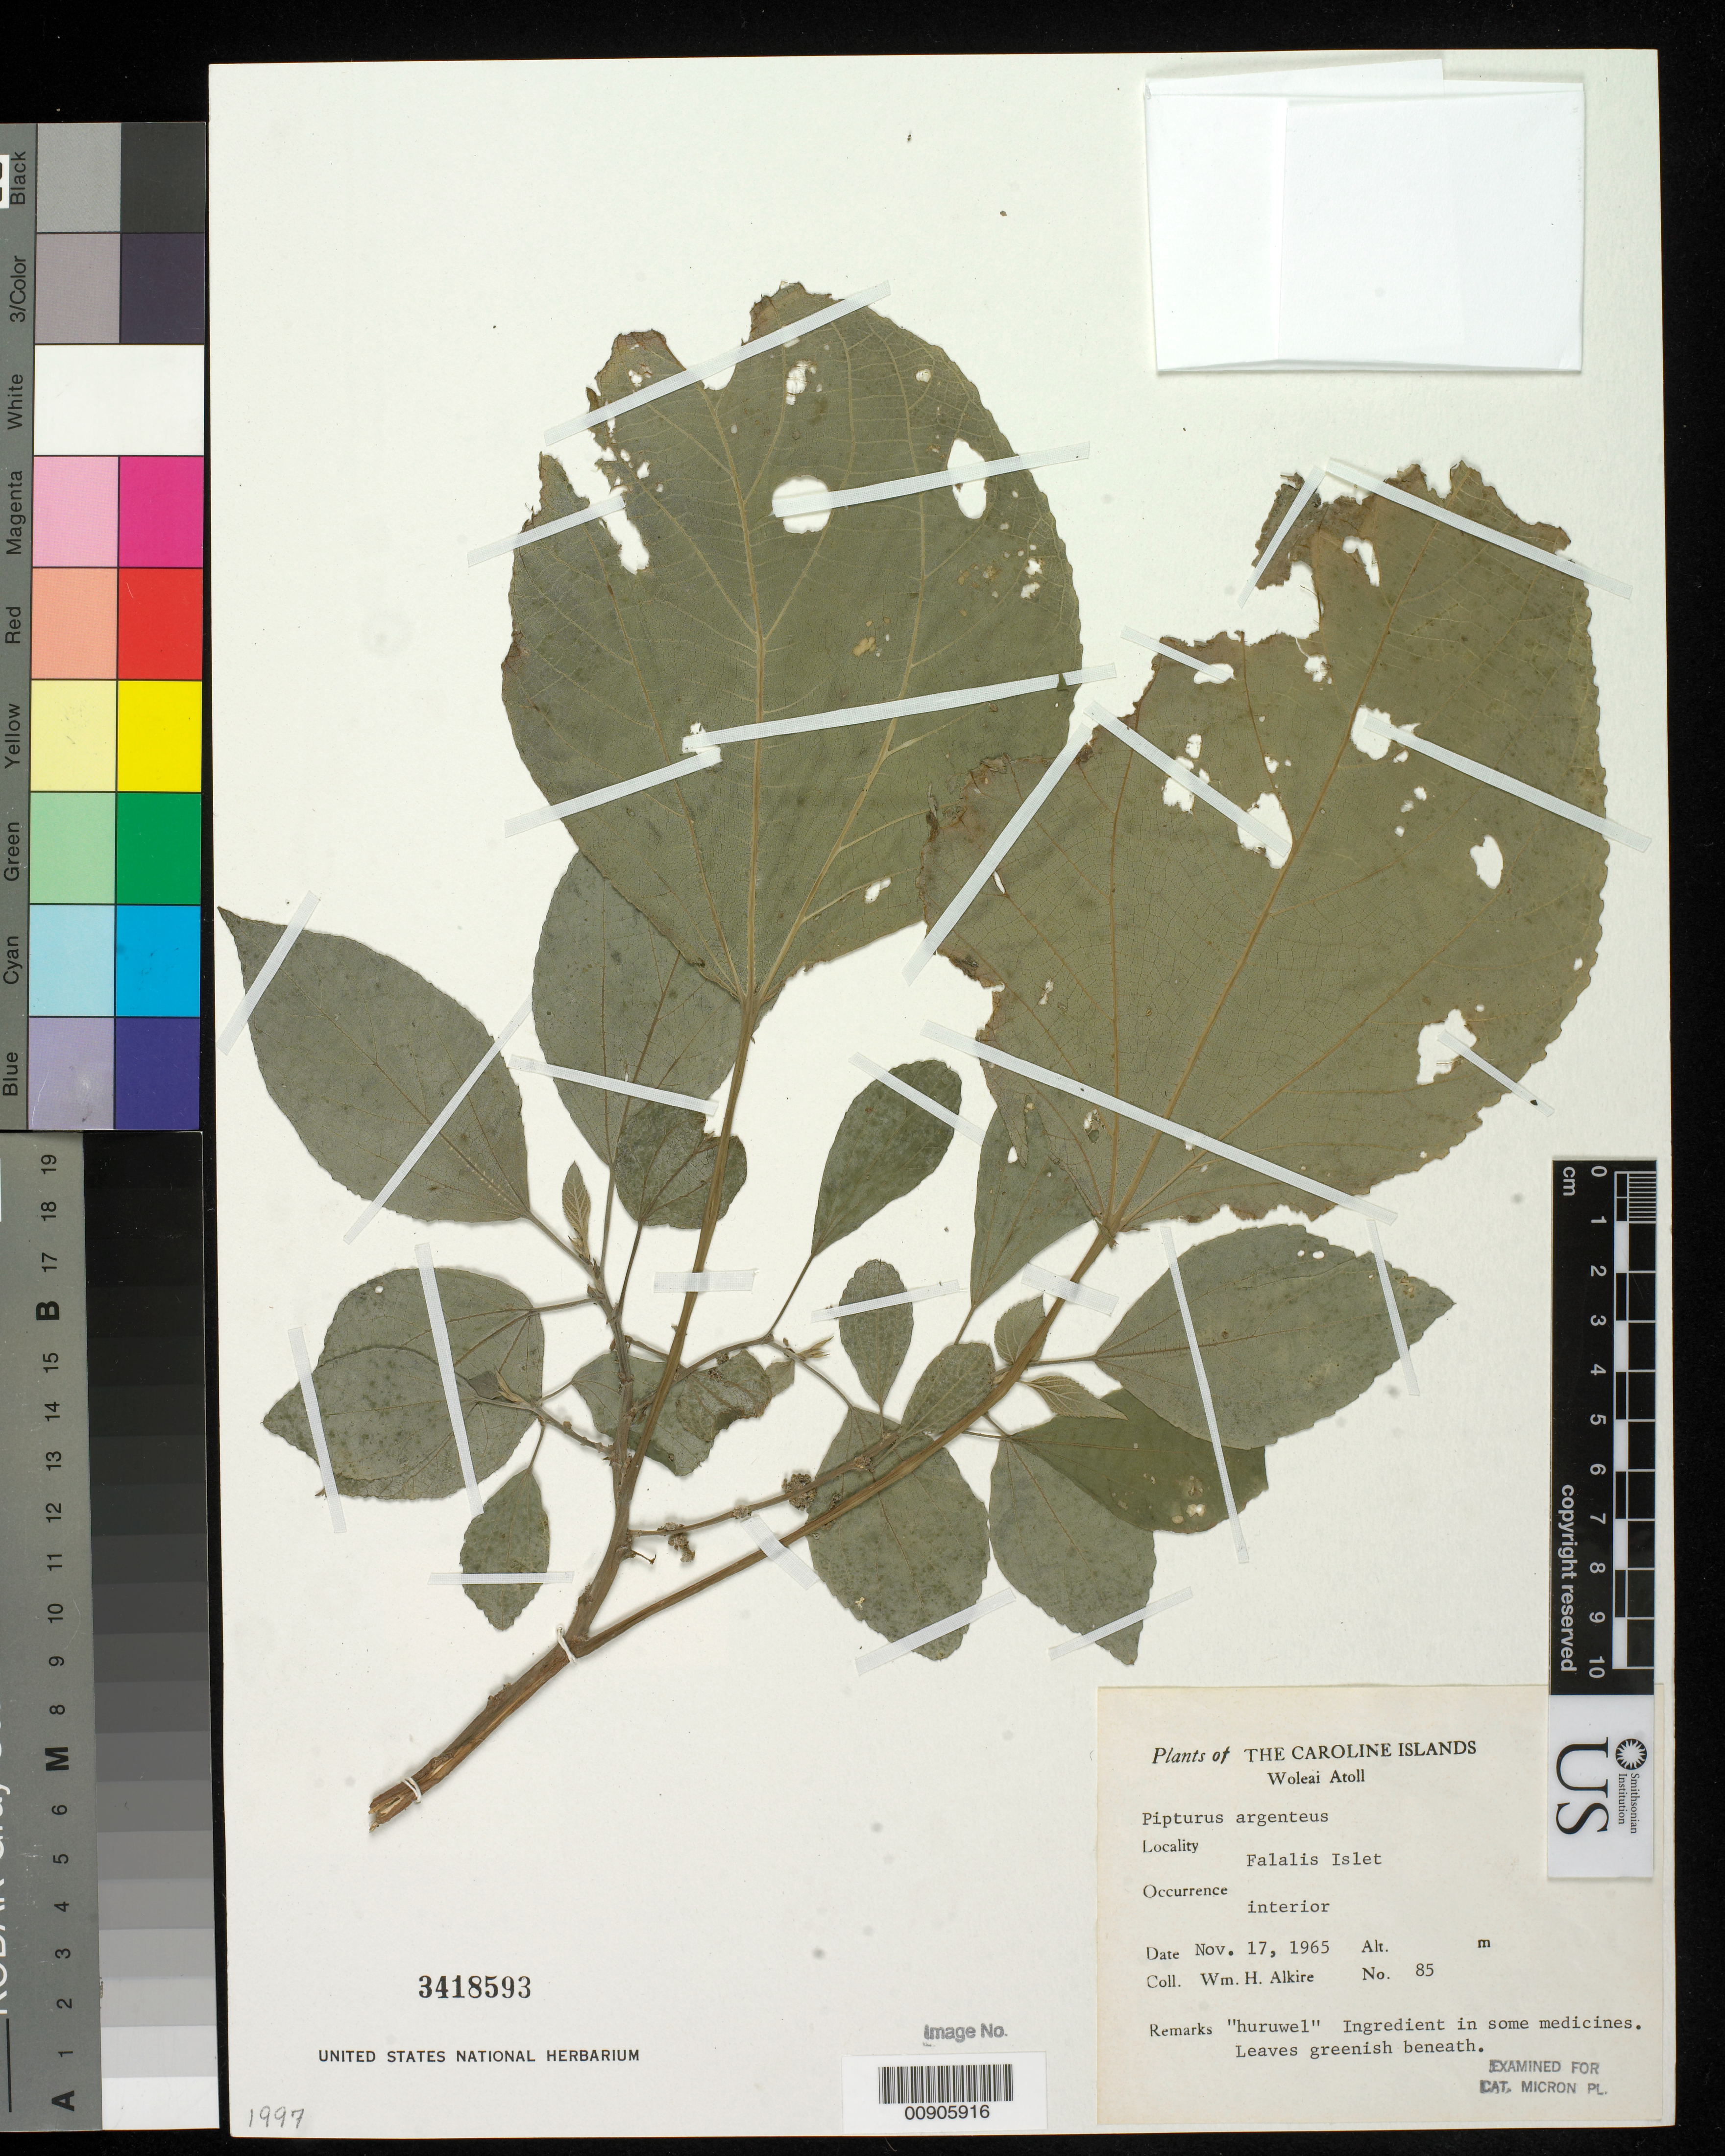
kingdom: Plantae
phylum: Tracheophyta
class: Magnoliopsida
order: Rosales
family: Urticaceae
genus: Pipturus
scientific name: Pipturus argenteus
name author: (G. Forst.) Wedd.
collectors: W. Alkire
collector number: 85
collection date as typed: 17 Nov 1965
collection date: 1965-11-17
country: Micronesia, Federated States of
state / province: Yap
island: Ulithi Atoll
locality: Falalis Islet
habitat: Interior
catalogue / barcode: US 3418593